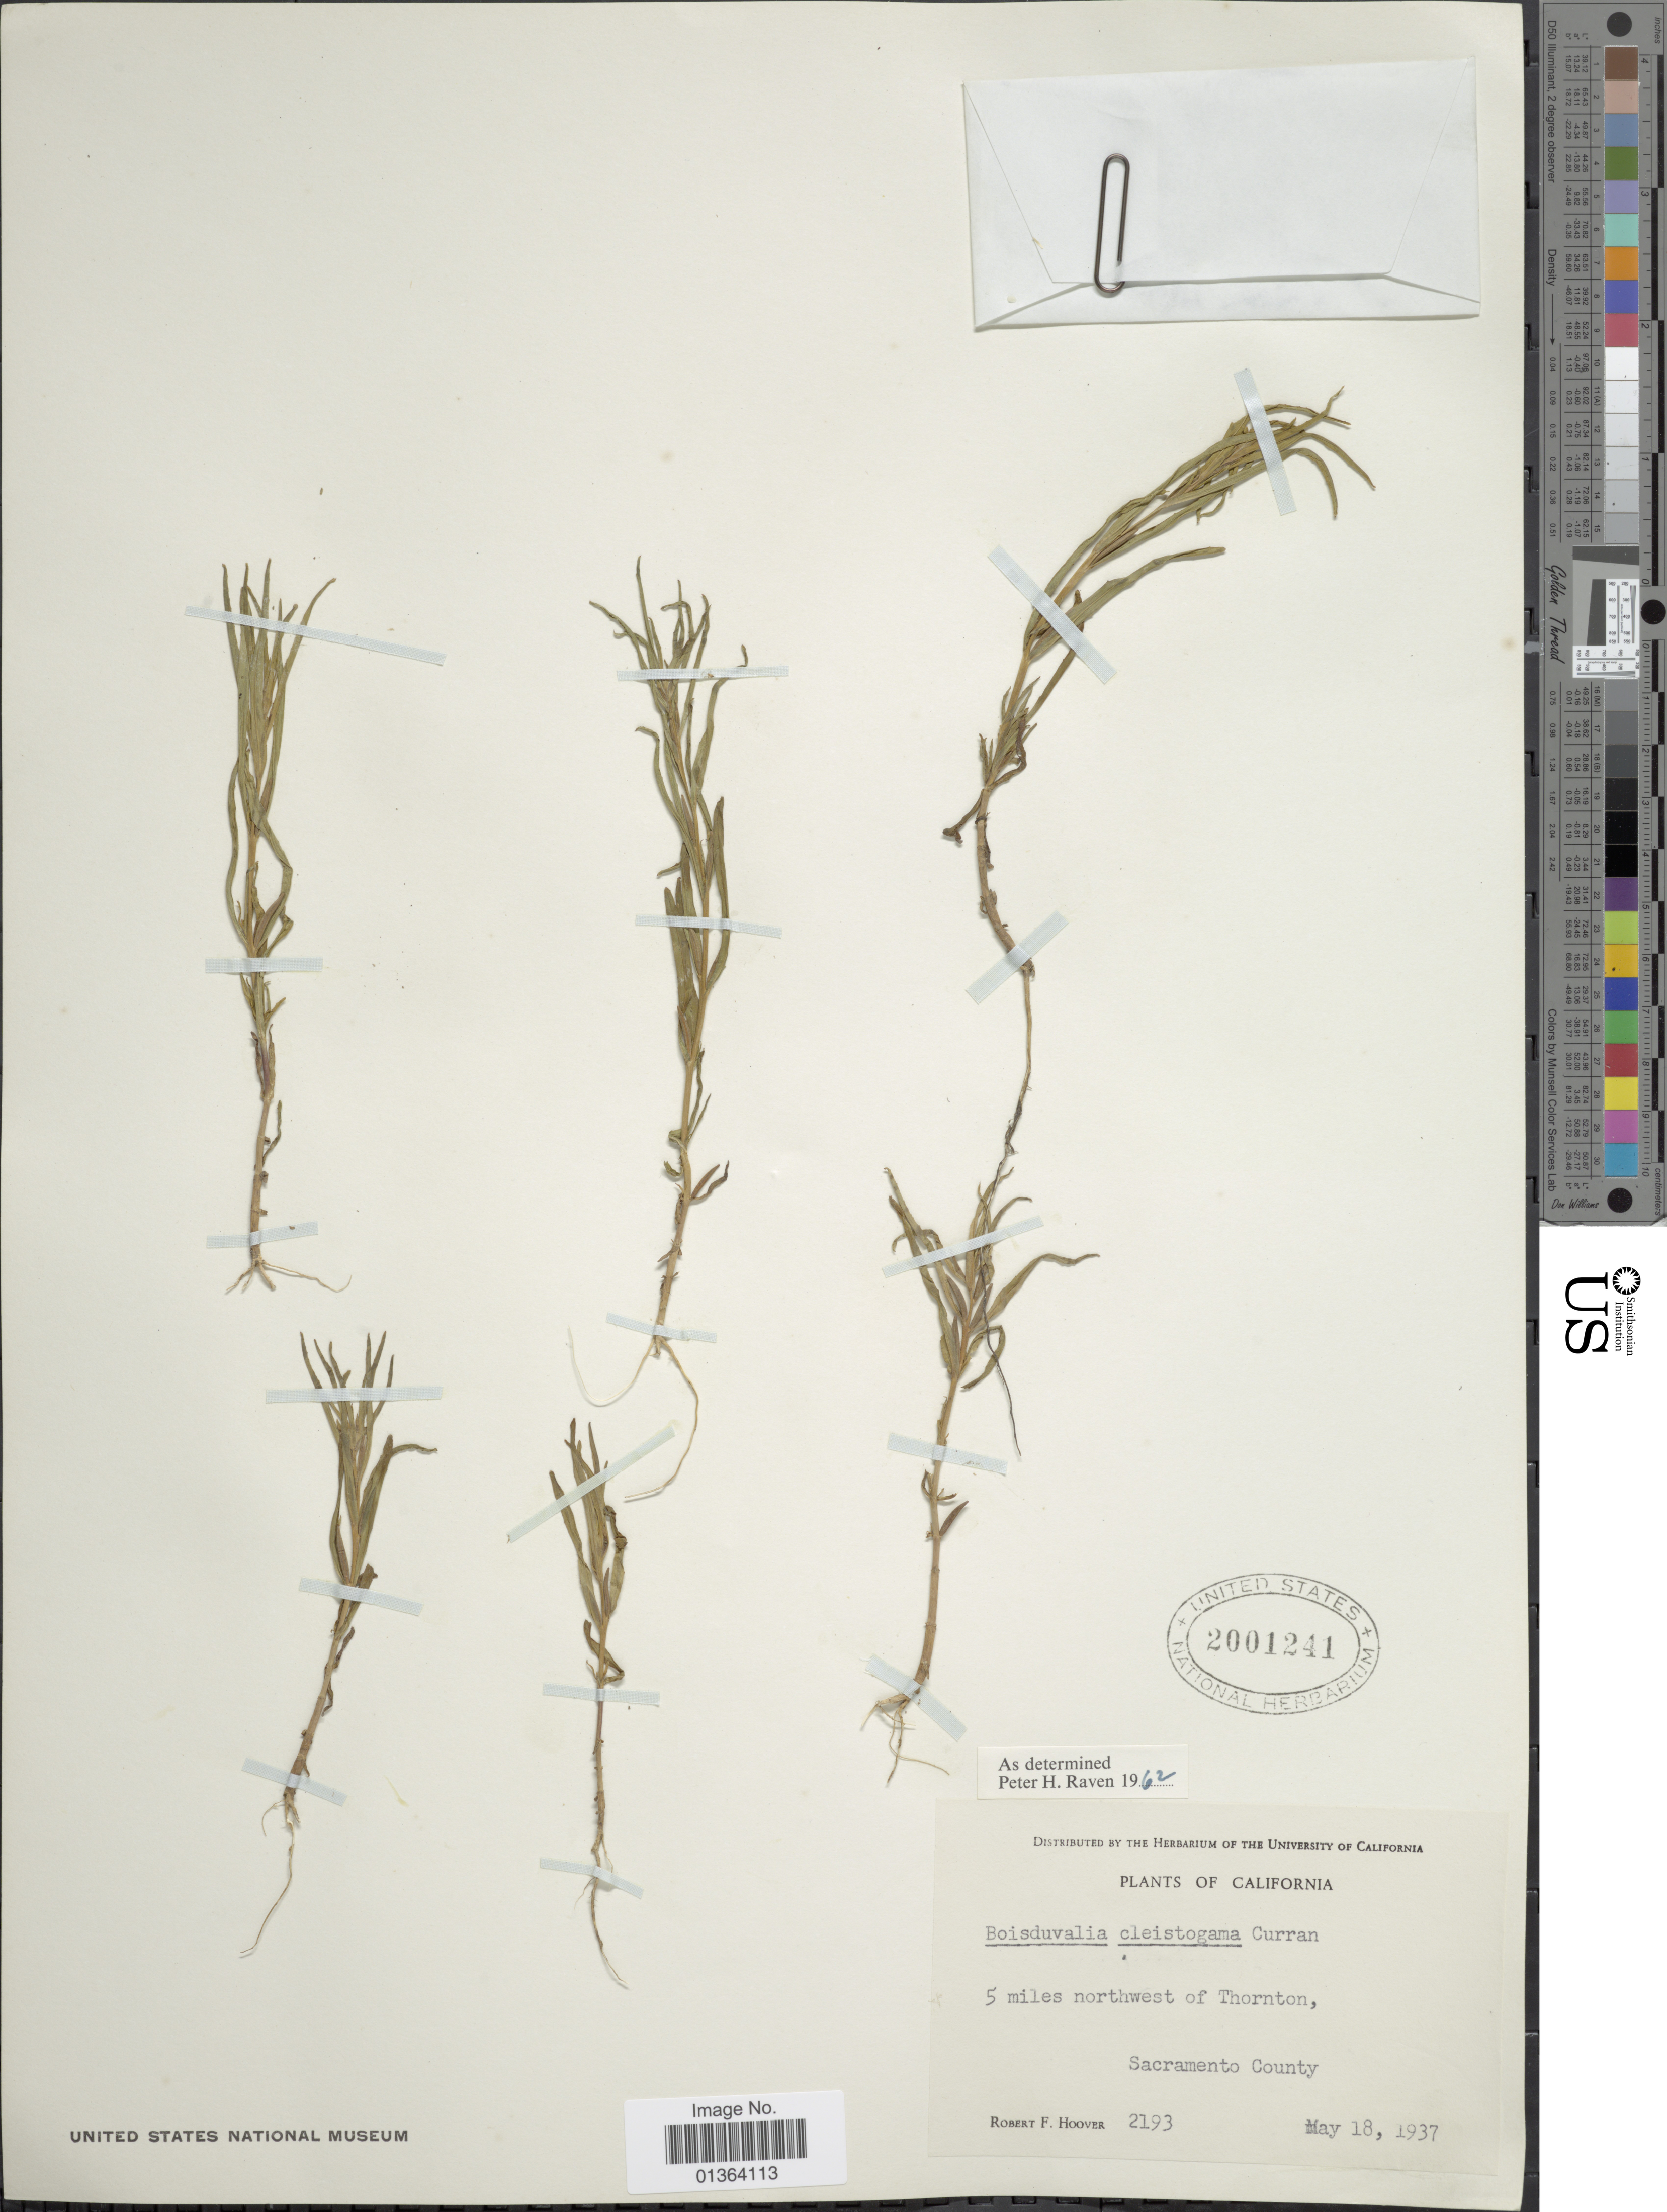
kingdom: Plantae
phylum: Tracheophyta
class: Magnoliopsida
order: Myrtales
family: Onagraceae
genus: Epilobium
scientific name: Epilobium cleistogamum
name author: (Curran) Hoch & P.H. Raven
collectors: R. F. Hoover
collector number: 2193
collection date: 1937-05-18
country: United States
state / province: California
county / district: Sacramento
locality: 5 miles northwest of Thornton, Sacramento County.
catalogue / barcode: US 2001241